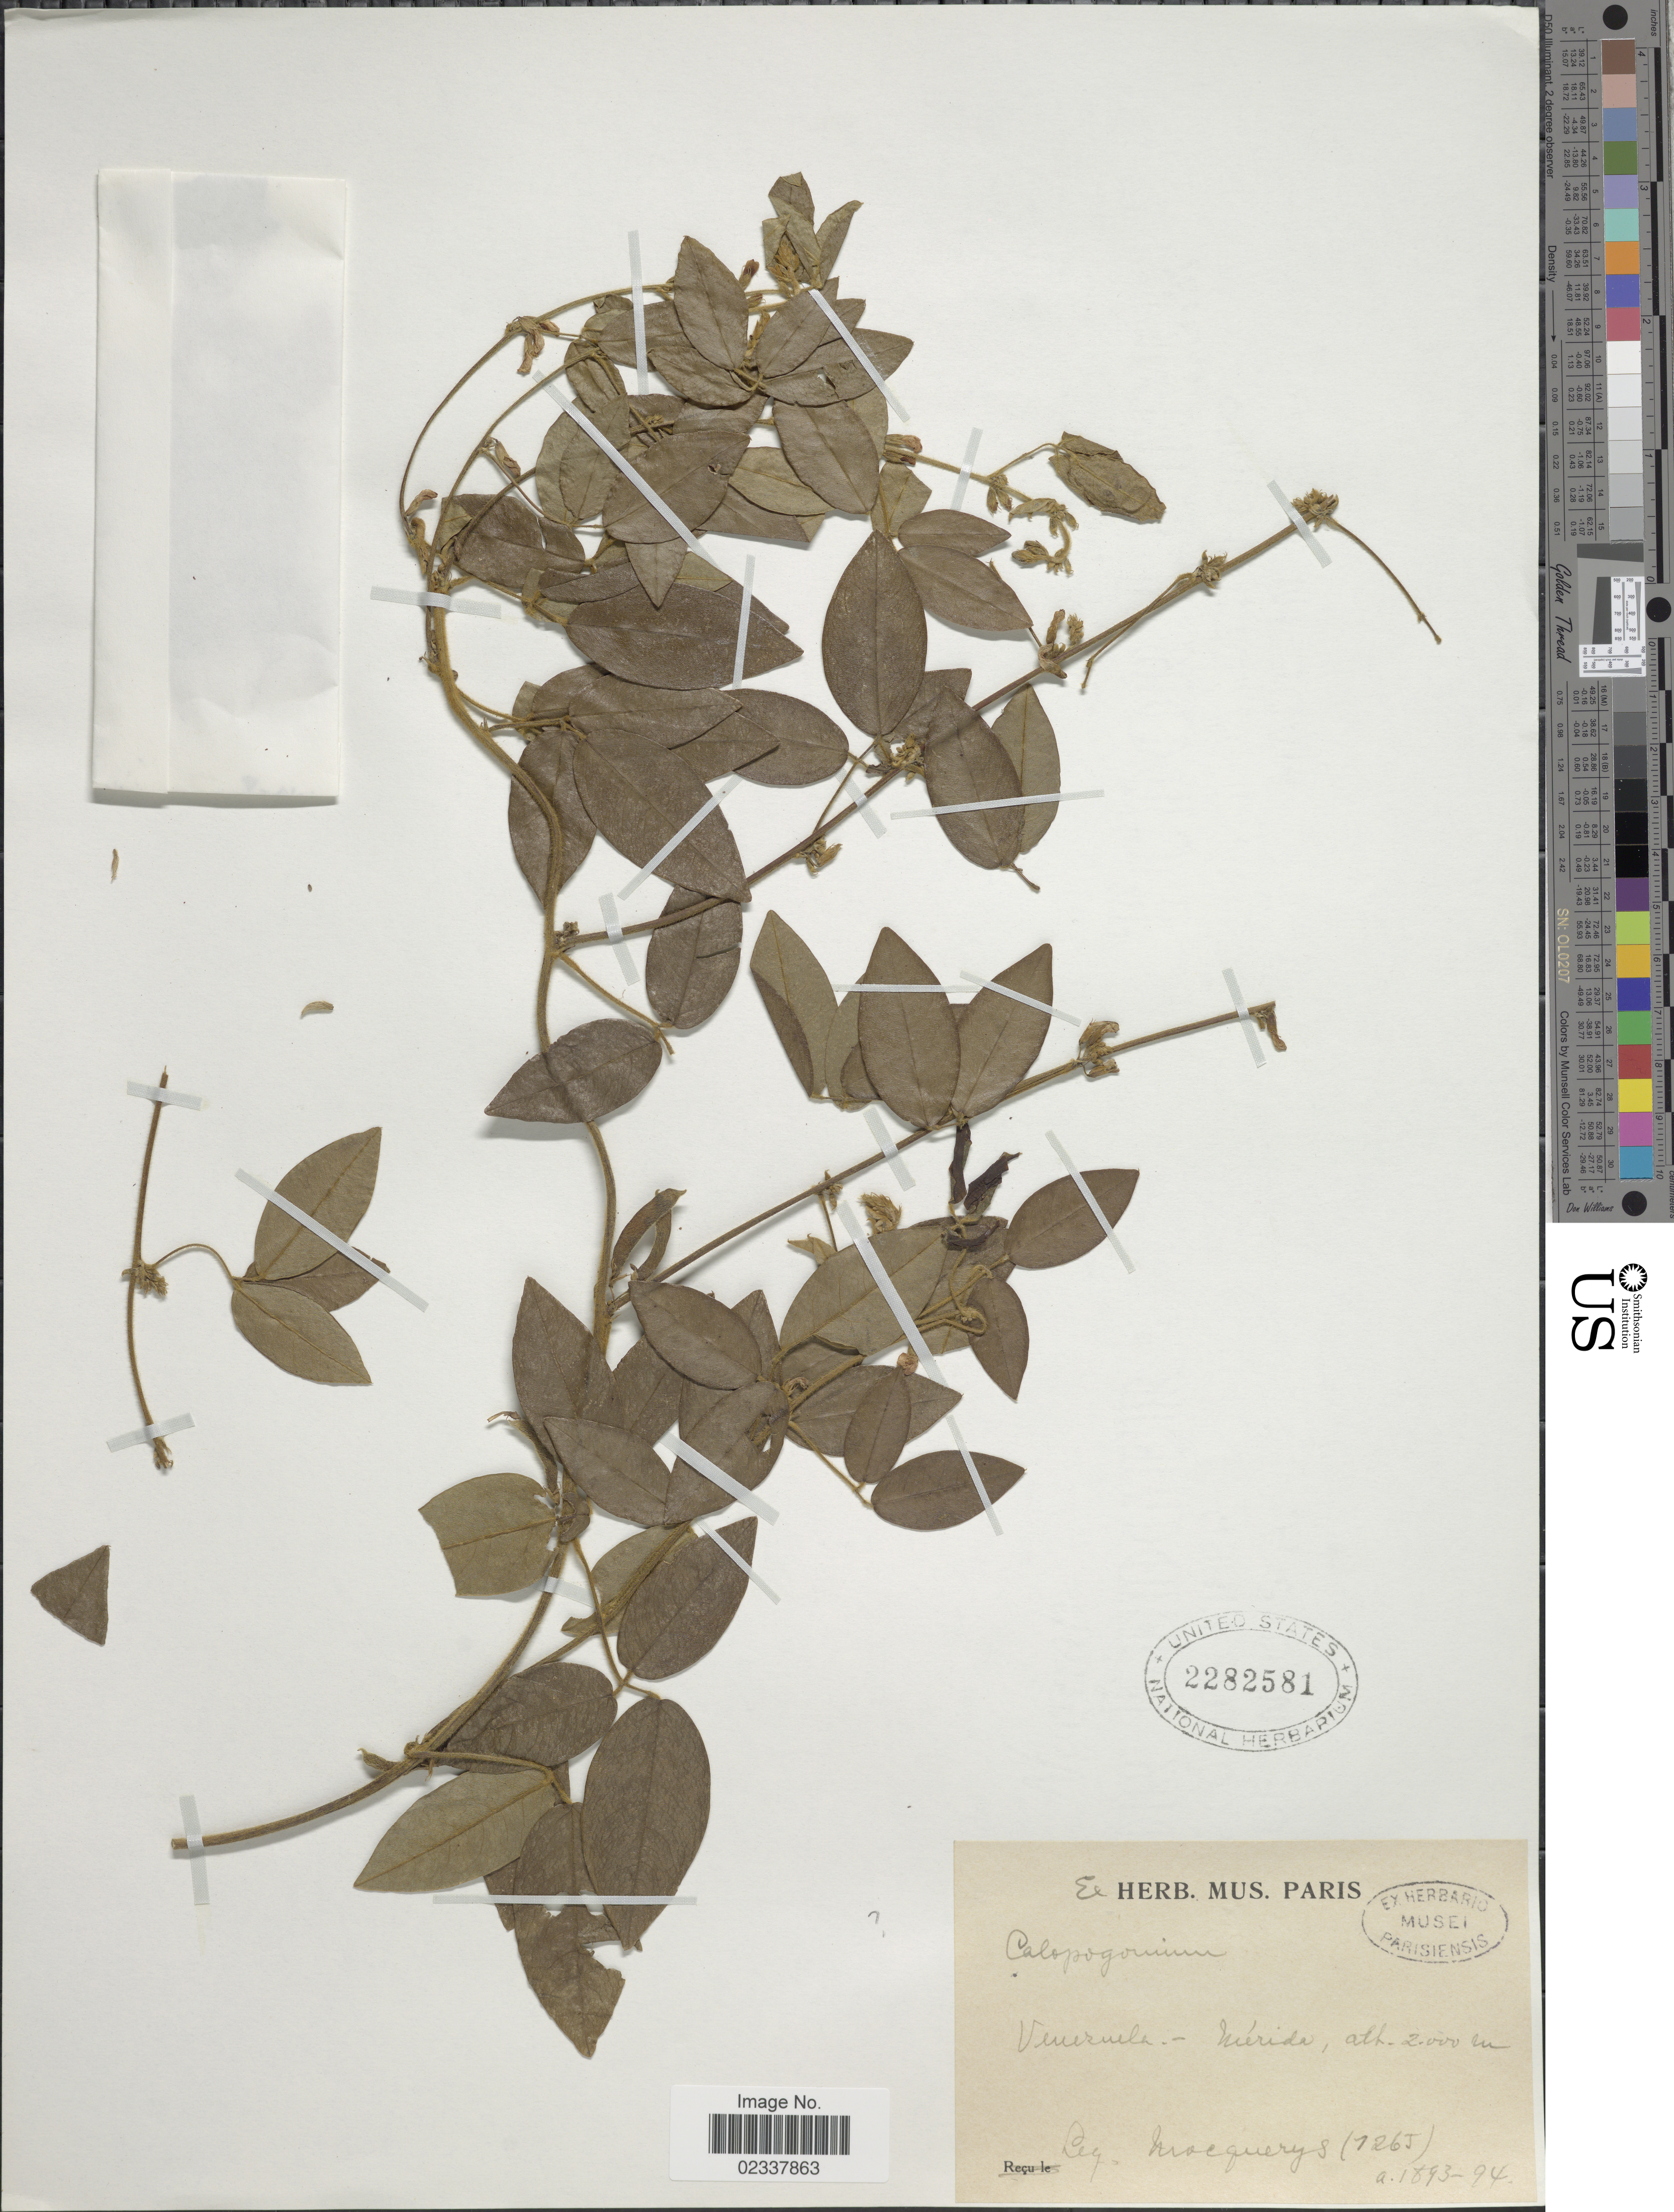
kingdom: Plantae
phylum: Tracheophyta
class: Magnoliopsida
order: Fabales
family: Fabaceae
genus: Teramnus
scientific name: Teramnus labialis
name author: (L. f.) Spreng.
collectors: A. Mocquerys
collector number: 1265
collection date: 1893/1894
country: Venezuela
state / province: Mérida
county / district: Libertador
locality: Mérida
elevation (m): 2000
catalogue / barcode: US 2282581